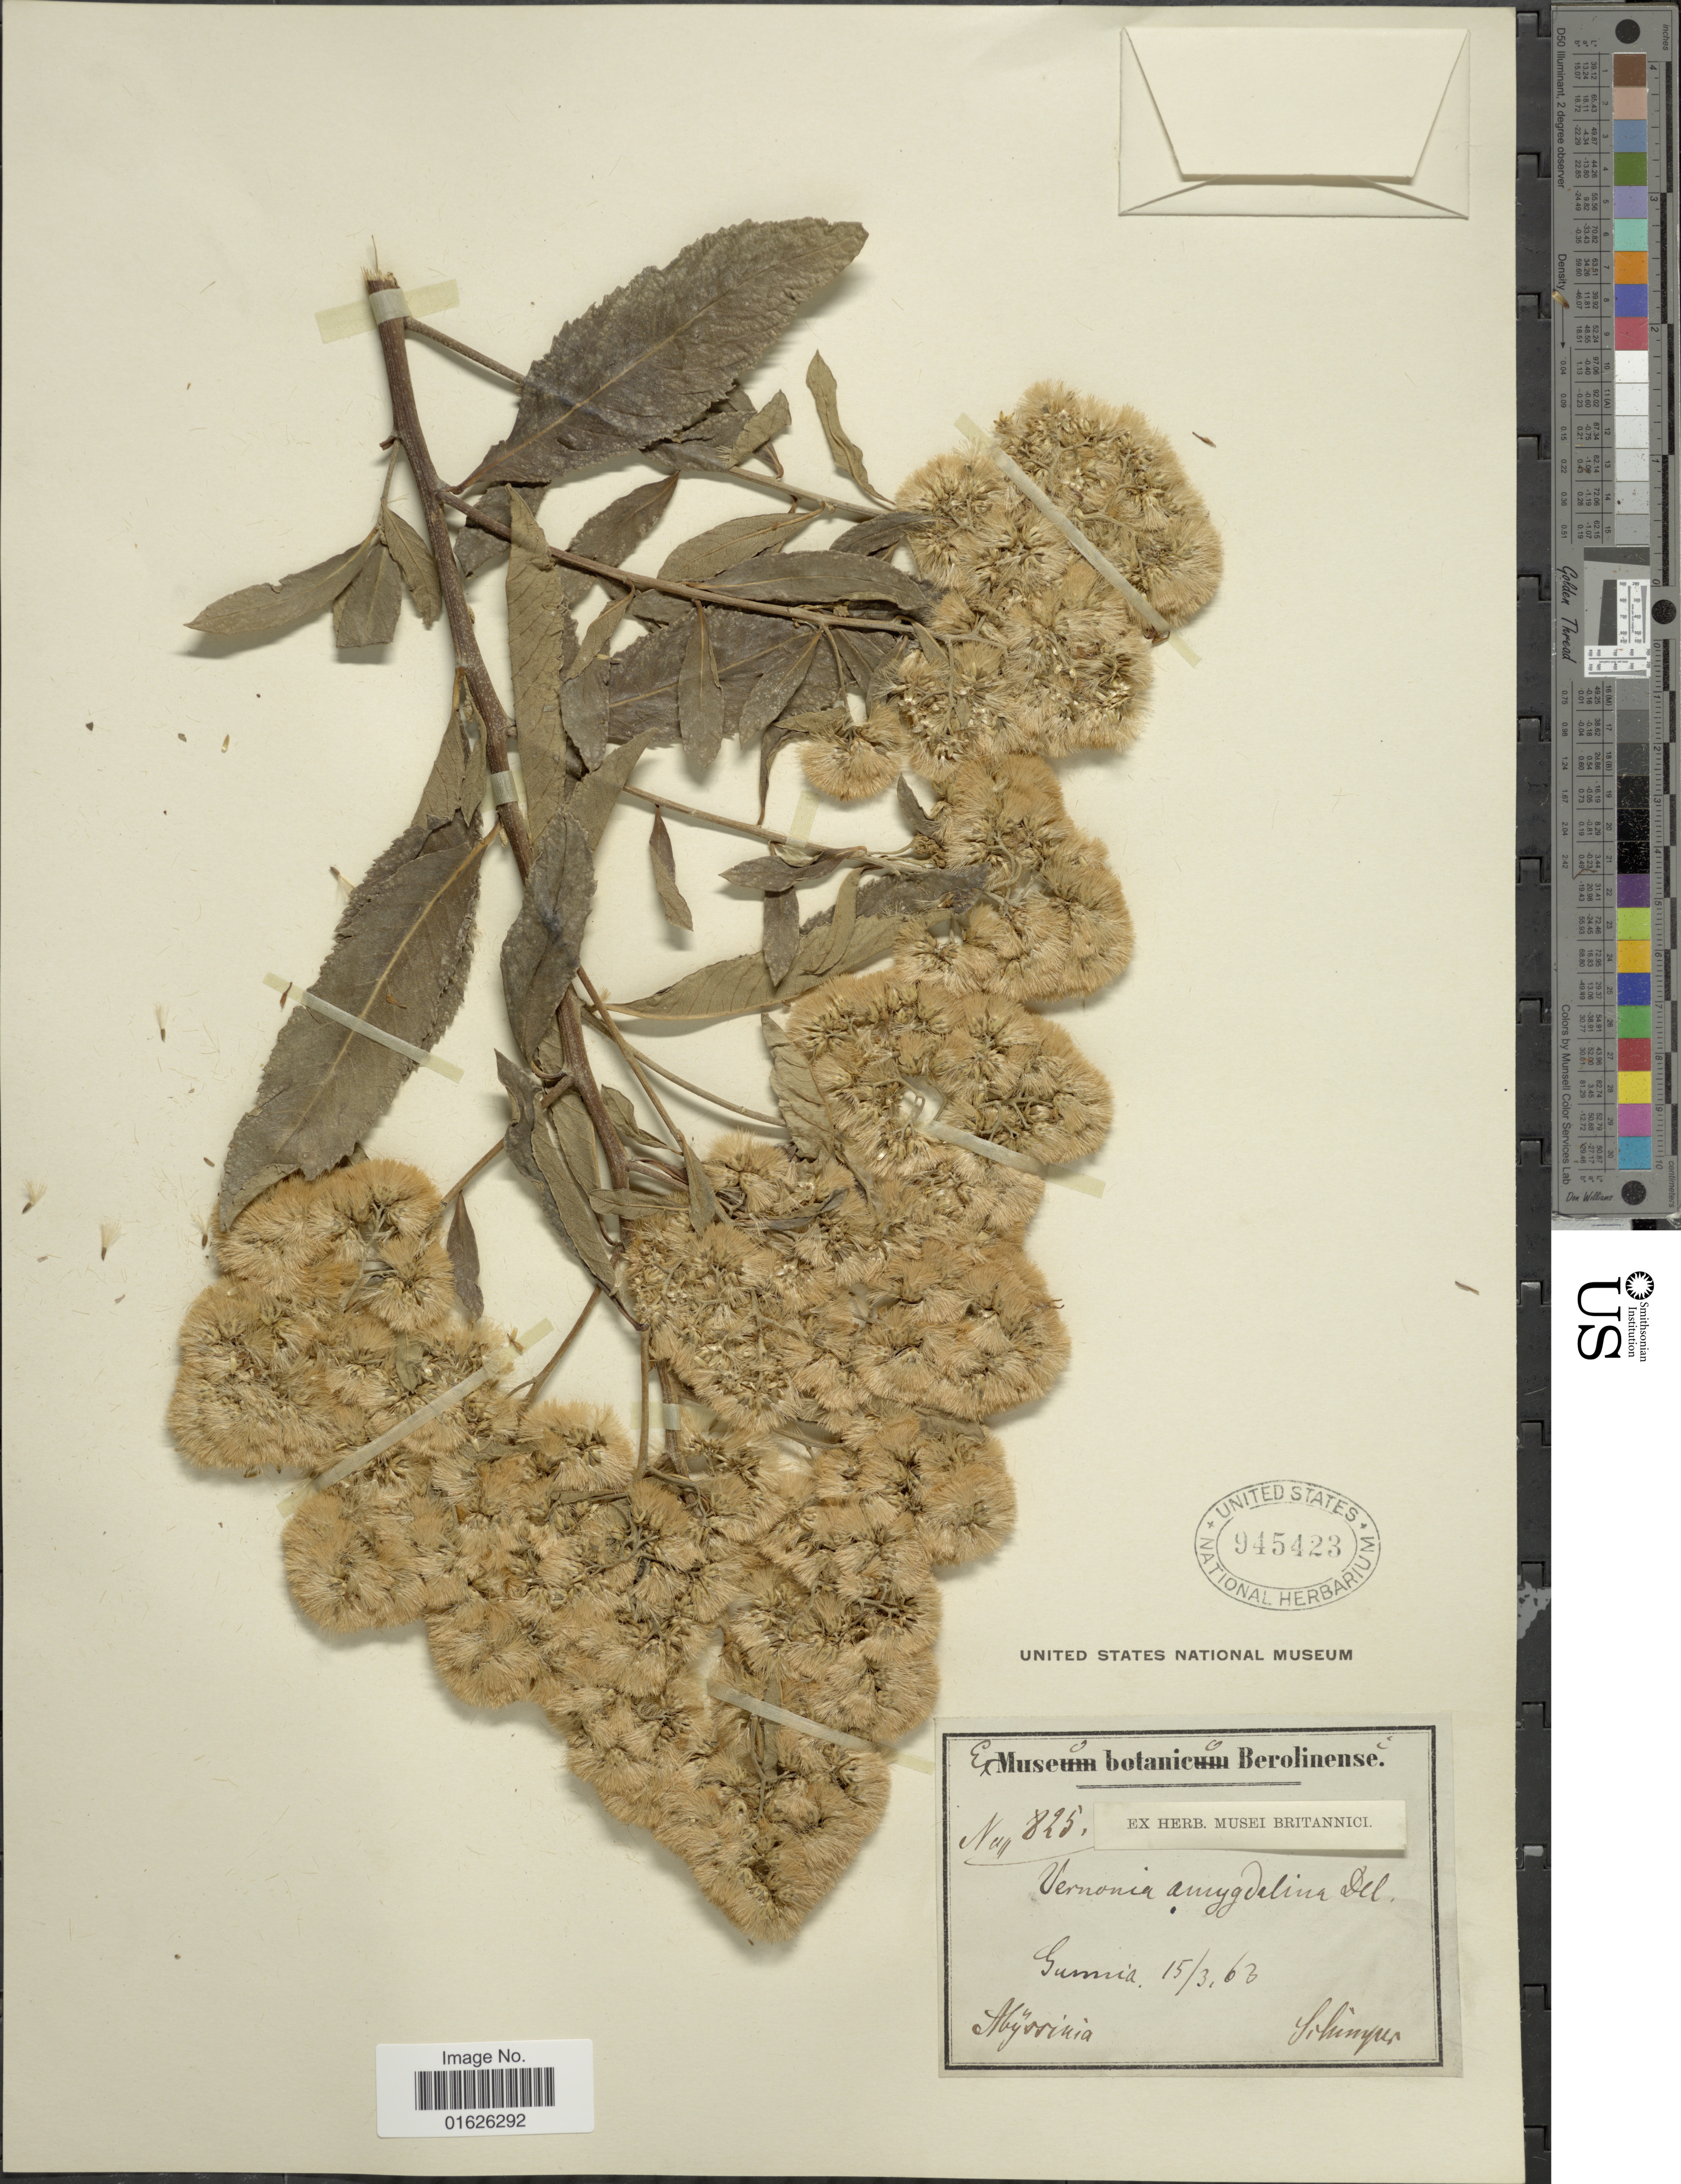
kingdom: Plantae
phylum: Tracheophyta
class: Magnoliopsida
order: Asterales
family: Asteraceae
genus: Gymnanthemum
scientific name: Gymnanthemum amygdalinum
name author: (Delile) Sch. Bip. ex Walp.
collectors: -. Schimper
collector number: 825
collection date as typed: Transcribed d/m/y: 15/3/63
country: Eritrea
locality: Sumia, Abyssinia [interpreted]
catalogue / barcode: US 945423